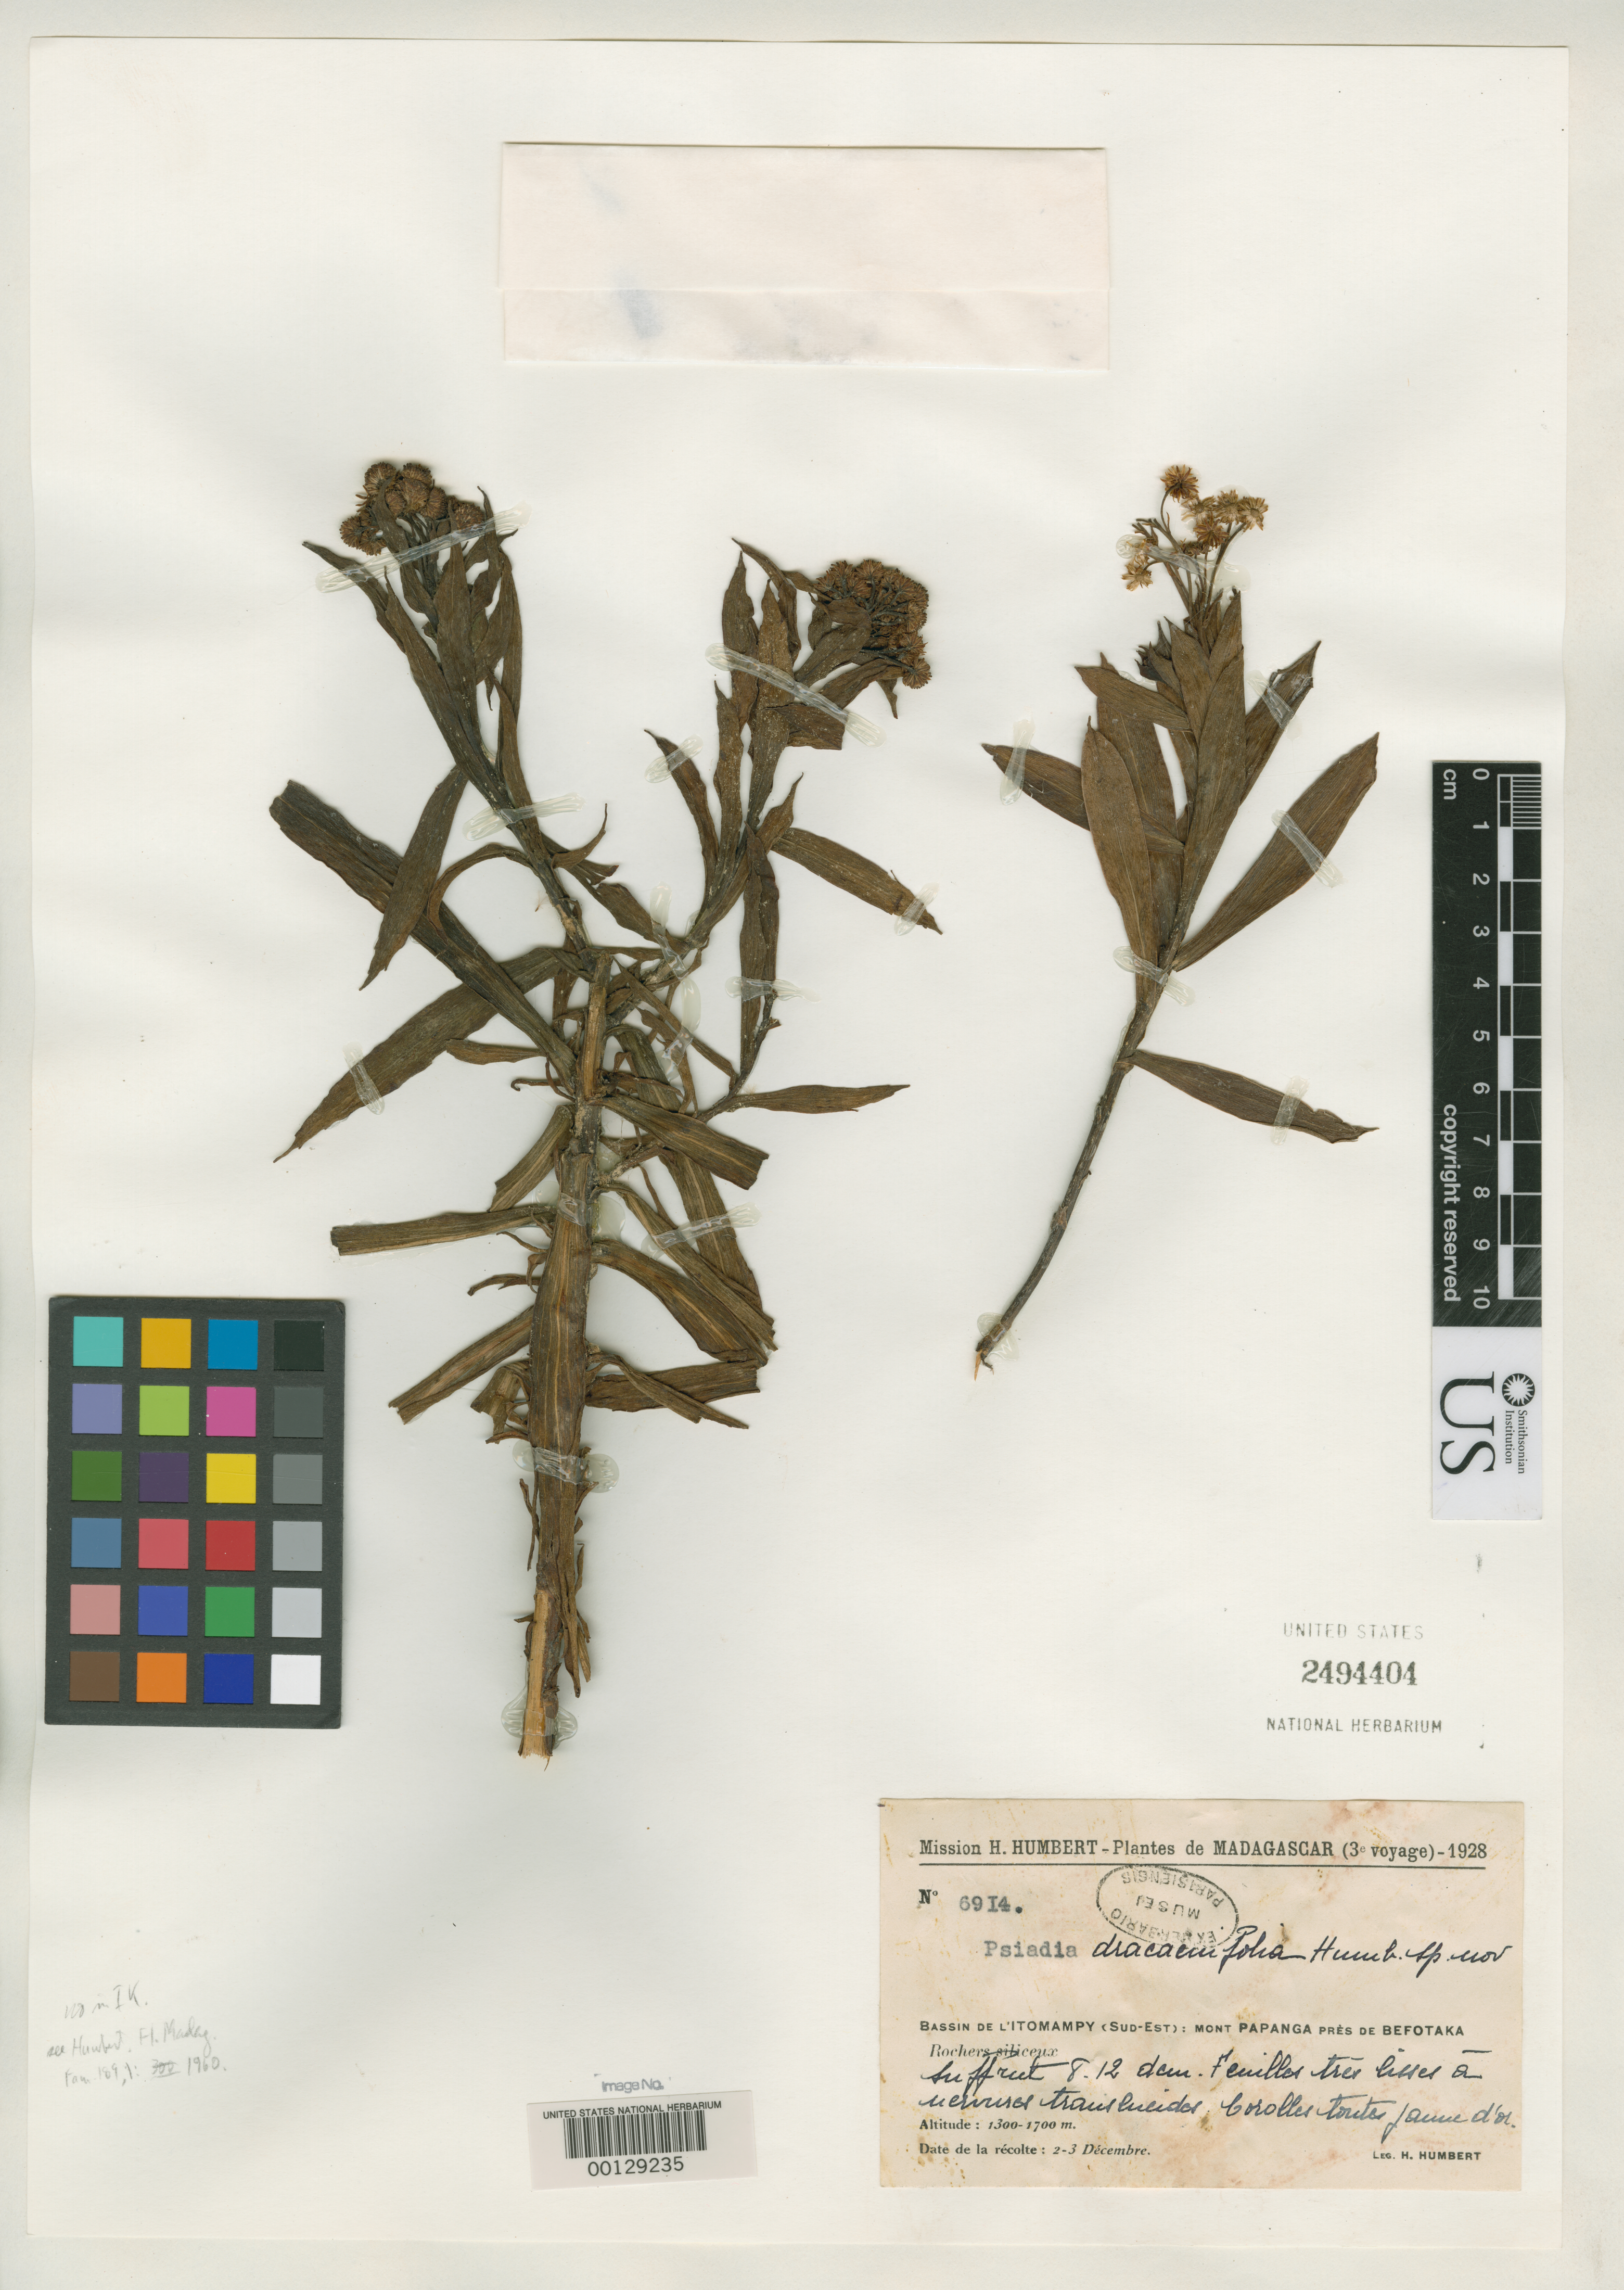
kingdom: Plantae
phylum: Tracheophyta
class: Magnoliopsida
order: Asterales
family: Asteraceae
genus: Psiadia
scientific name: Psiadia dracaenifolia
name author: Humbert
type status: Isotype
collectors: H. Humbert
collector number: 6914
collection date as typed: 03 Dec 1928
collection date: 1928-12-03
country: Madagascar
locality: Papanga Mt., Befotaka.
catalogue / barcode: US 2494404